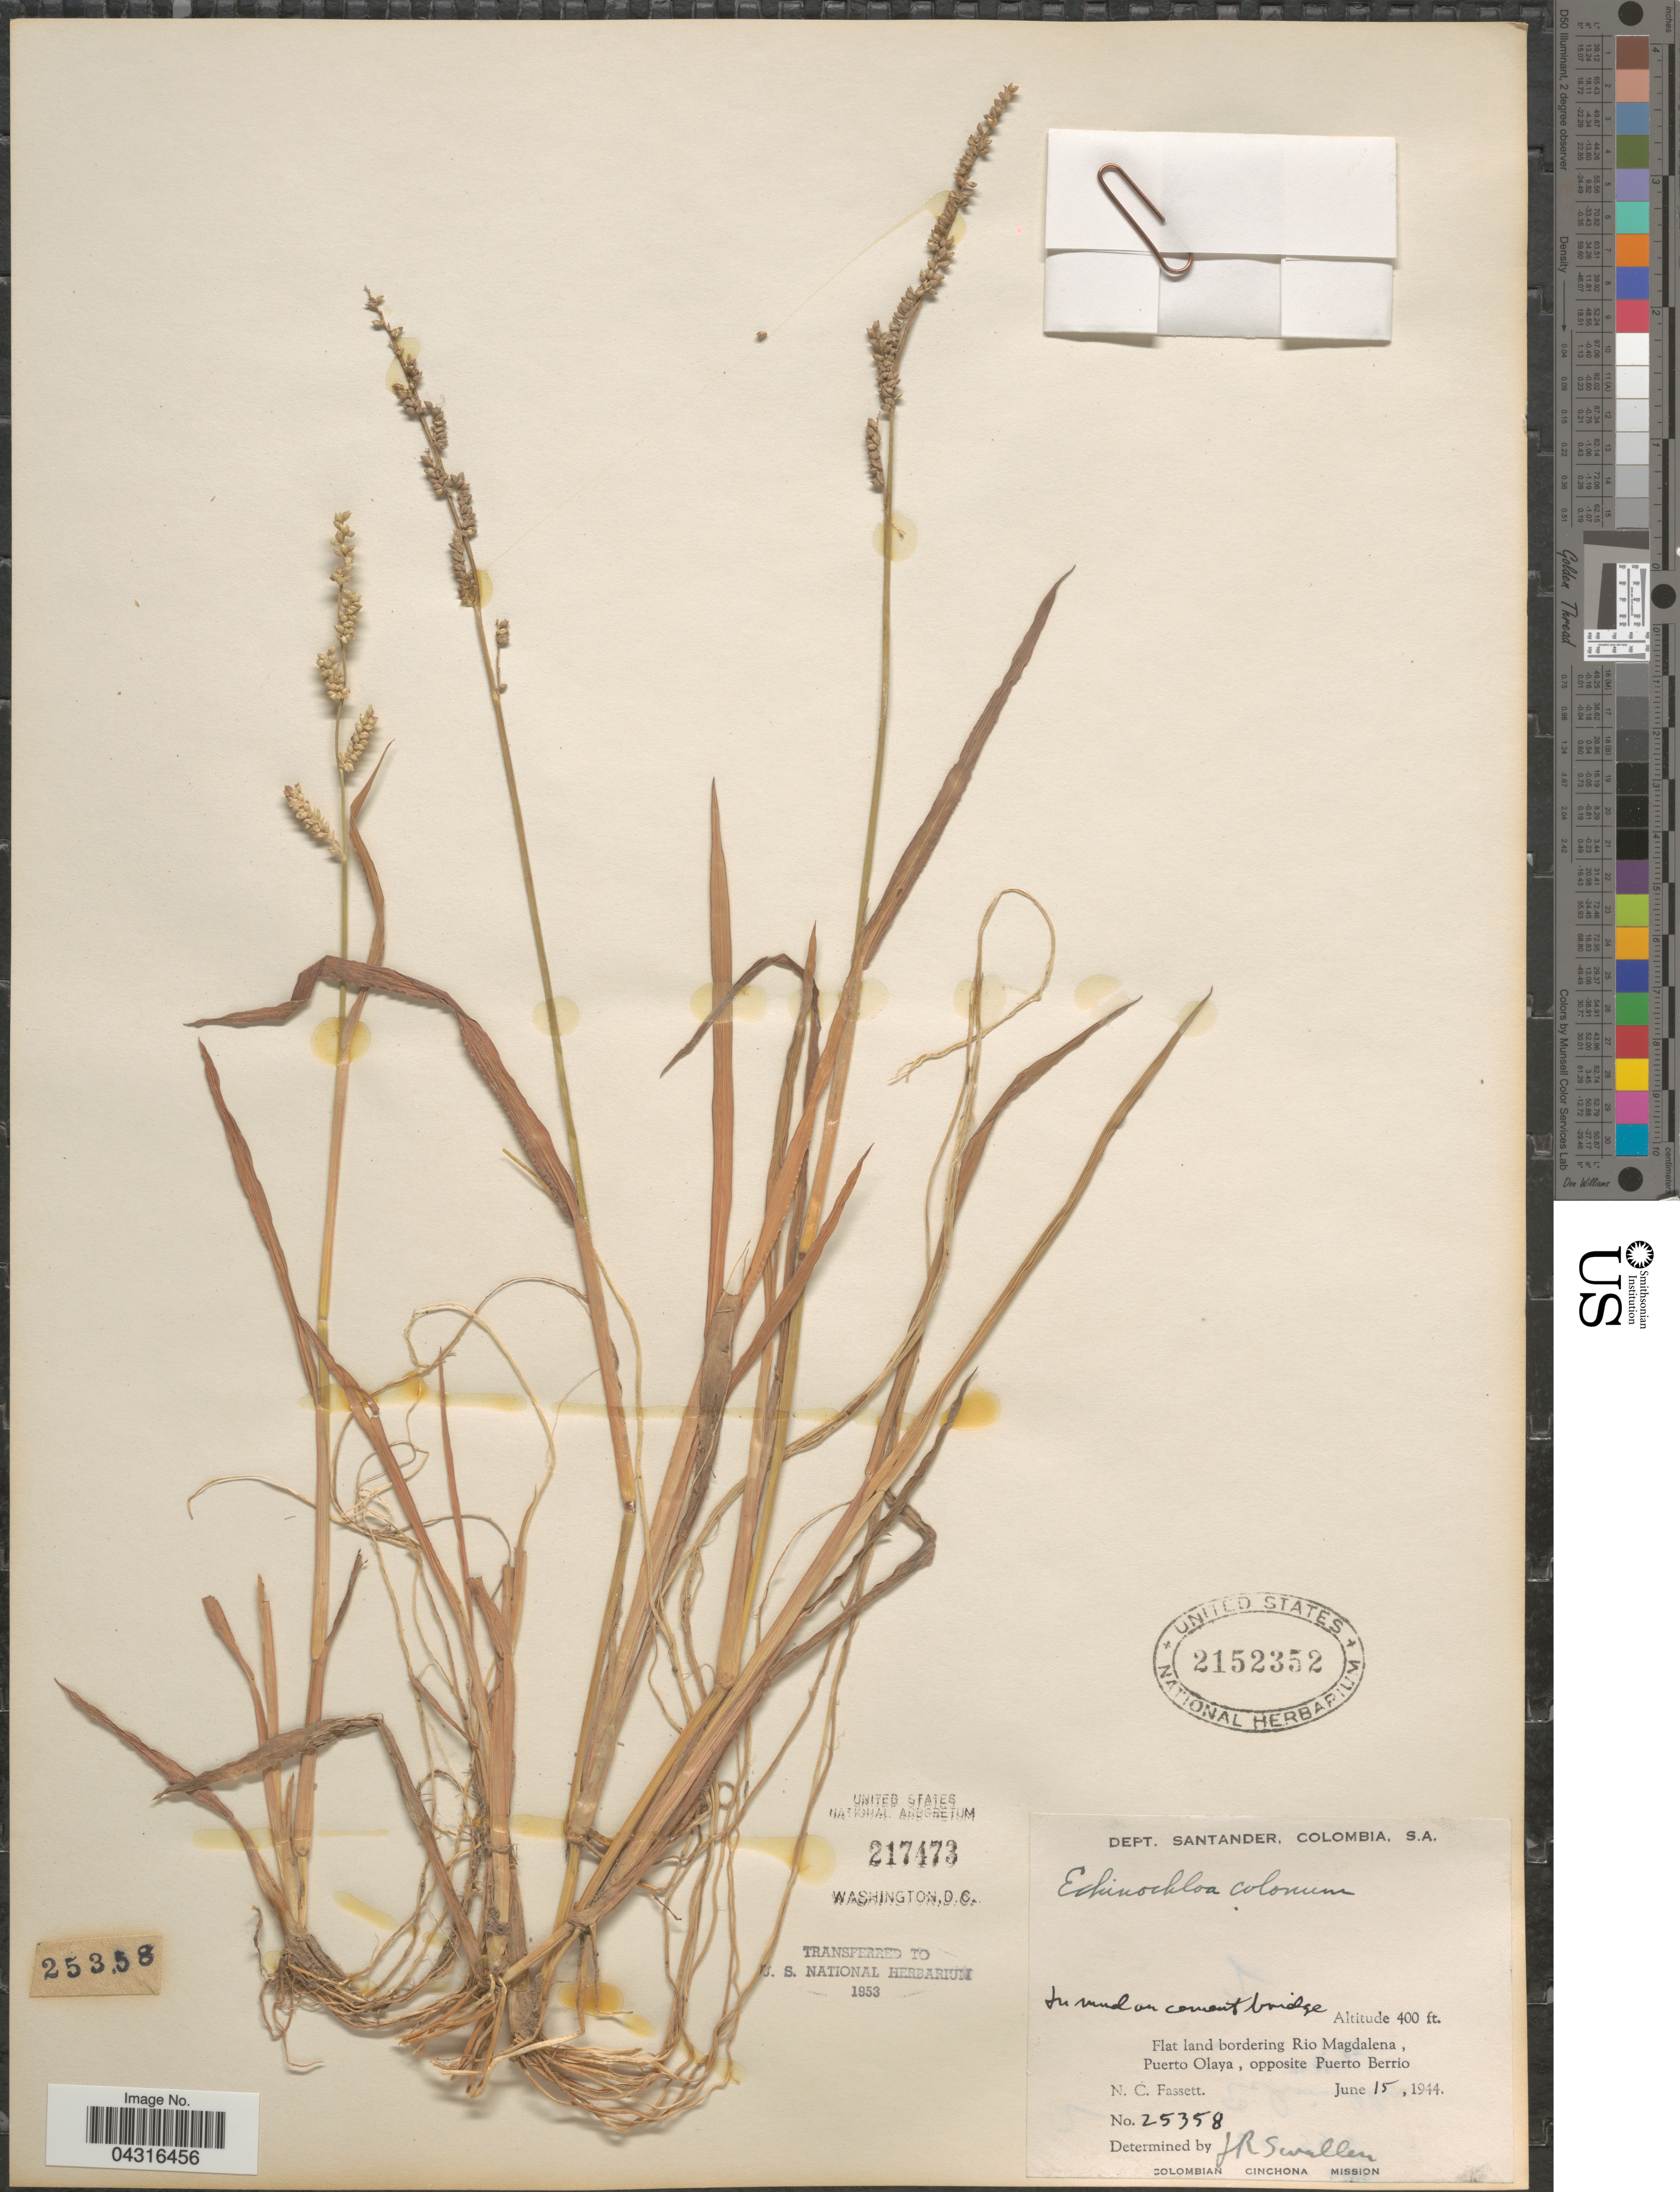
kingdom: Plantae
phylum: Tracheophyta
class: Liliopsida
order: Poales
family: Poaceae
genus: Echinochloa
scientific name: Echinochloa colona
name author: (L.) Link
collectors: N. C. Fassett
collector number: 25358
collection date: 1944-06-15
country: Colombia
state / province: Santander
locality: Dept Santander. Flat land bordering Rio Magdalena, Puerto Olaya, opposite Puerto Berrio.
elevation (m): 122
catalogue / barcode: US 2152352